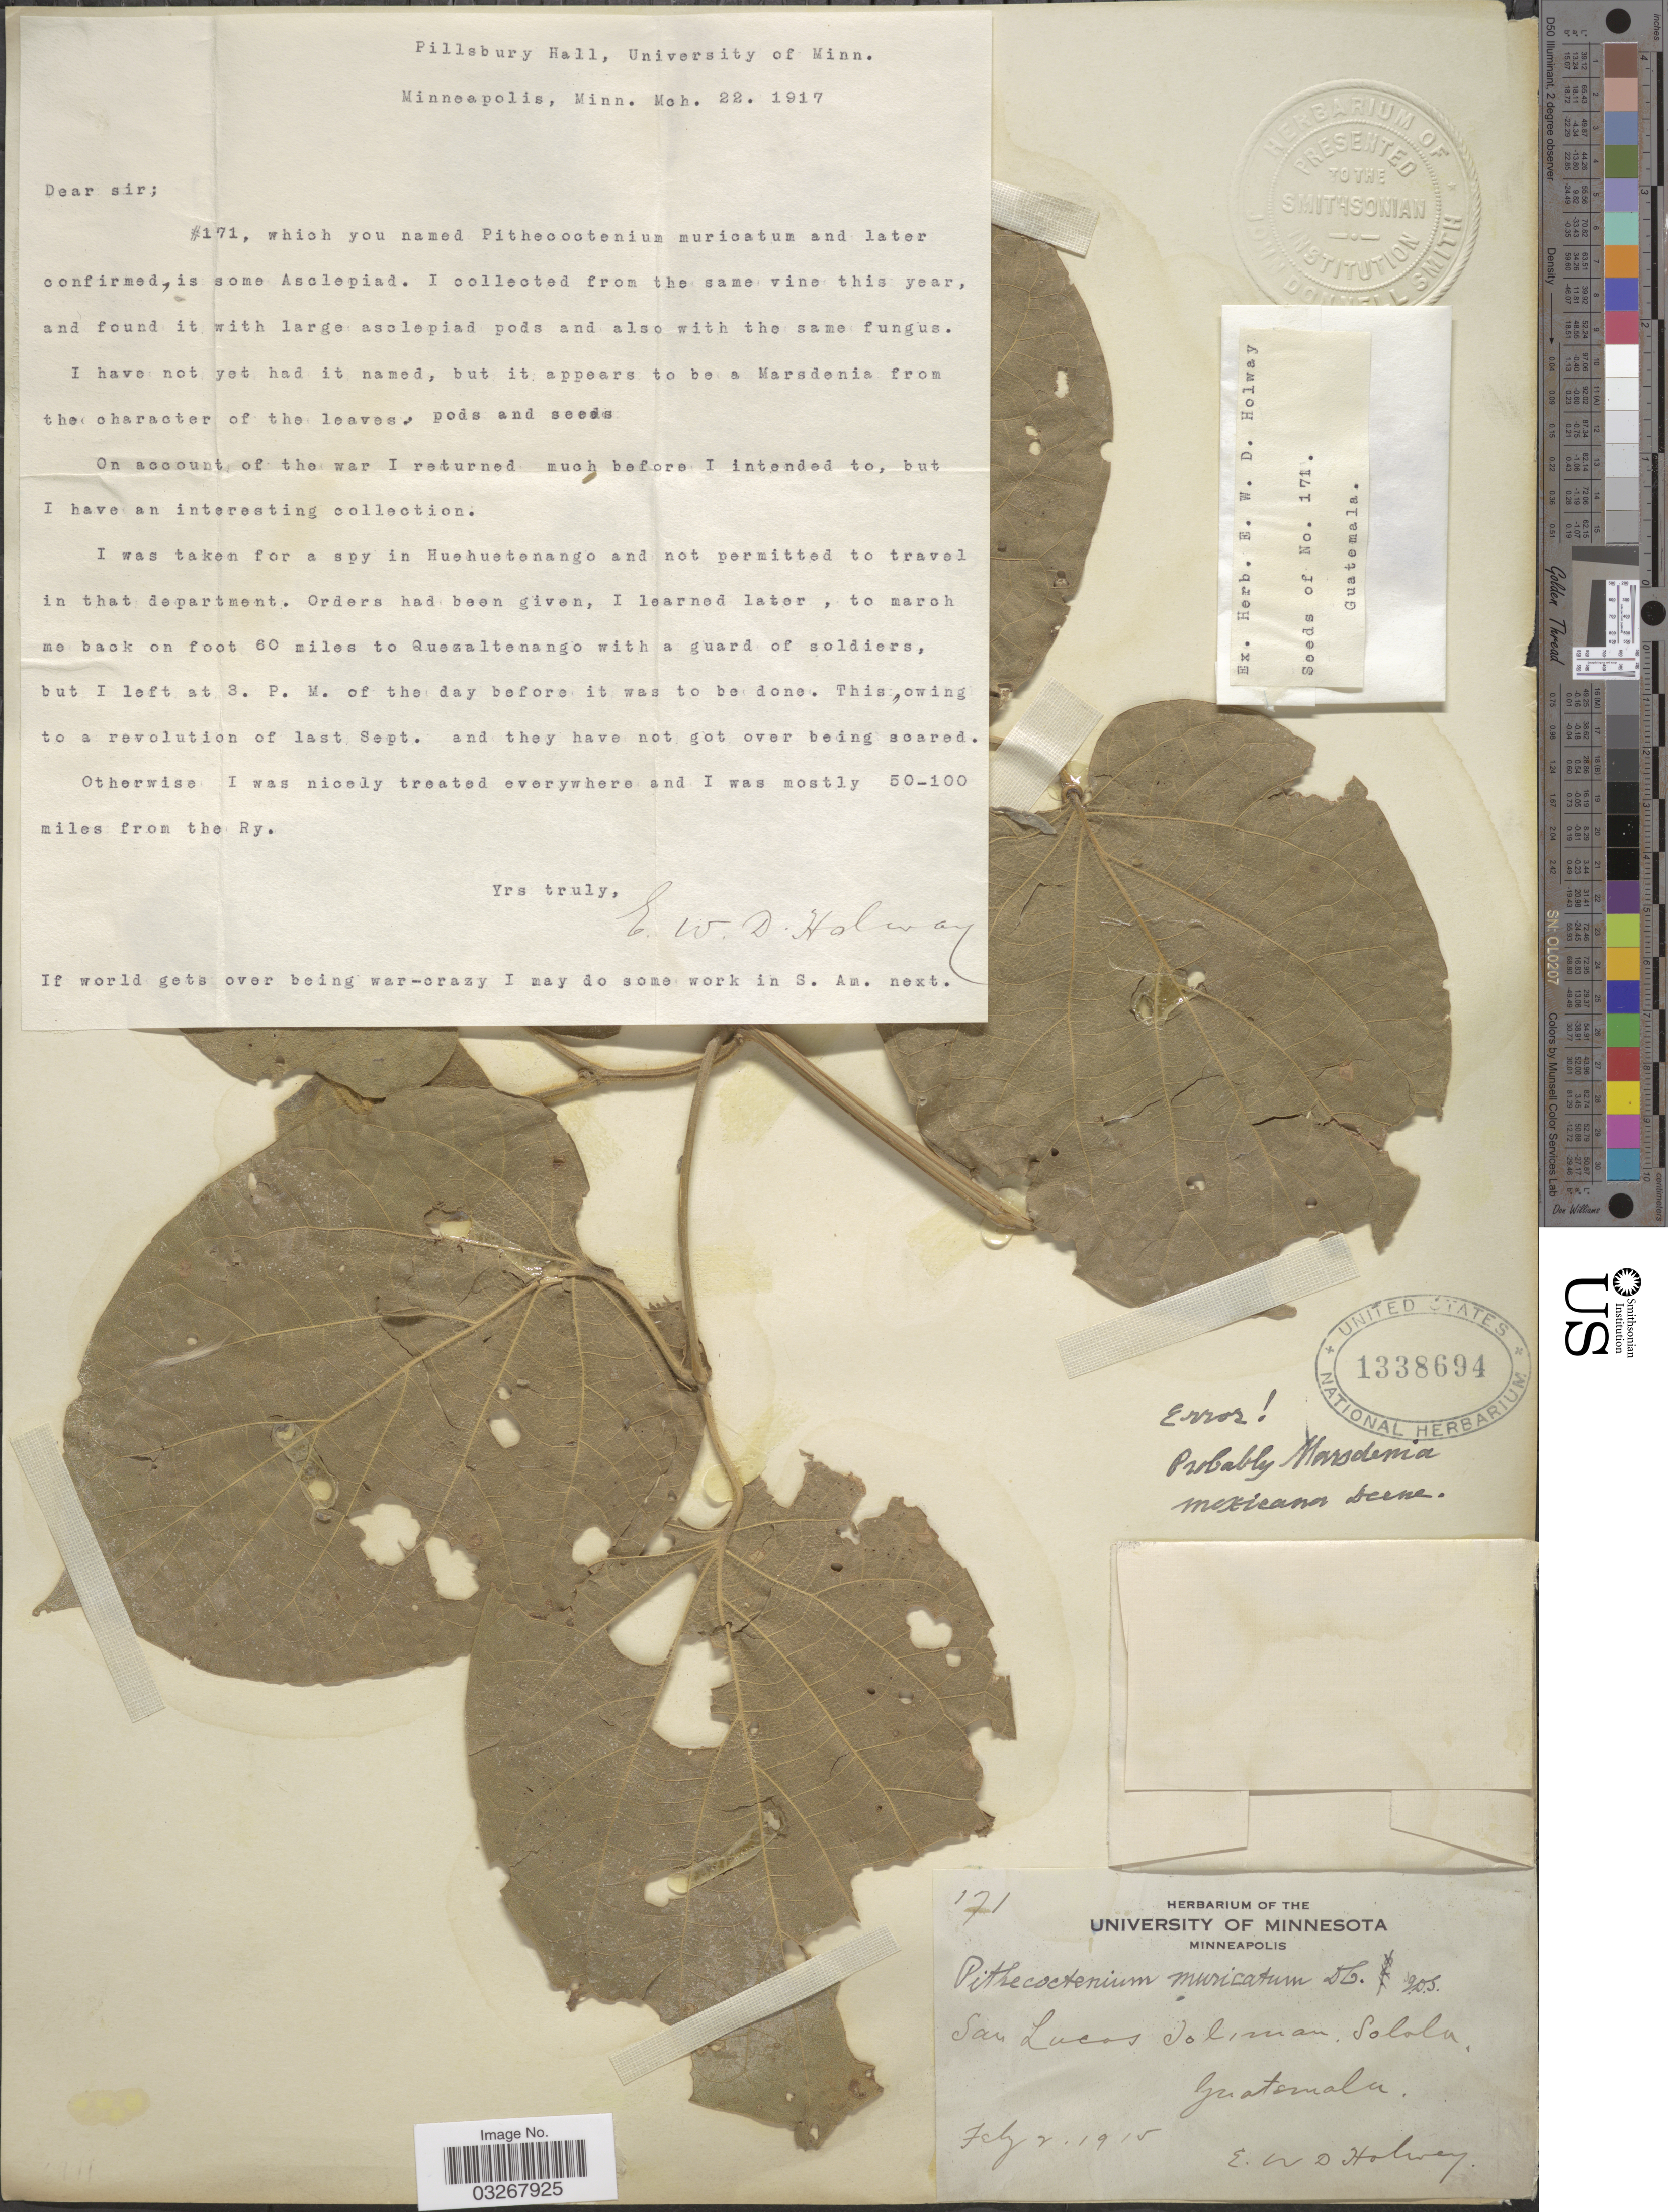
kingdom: Plantae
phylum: Tracheophyta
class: Magnoliopsida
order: Gentianales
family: Apocynaceae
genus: Marsdenia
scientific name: Marsdenia mexicana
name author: Decne.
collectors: E. W. D. Holway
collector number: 171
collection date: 1915-02-02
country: Guatemala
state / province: Sololá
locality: San Lucas, Toliman.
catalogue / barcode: US 1338694